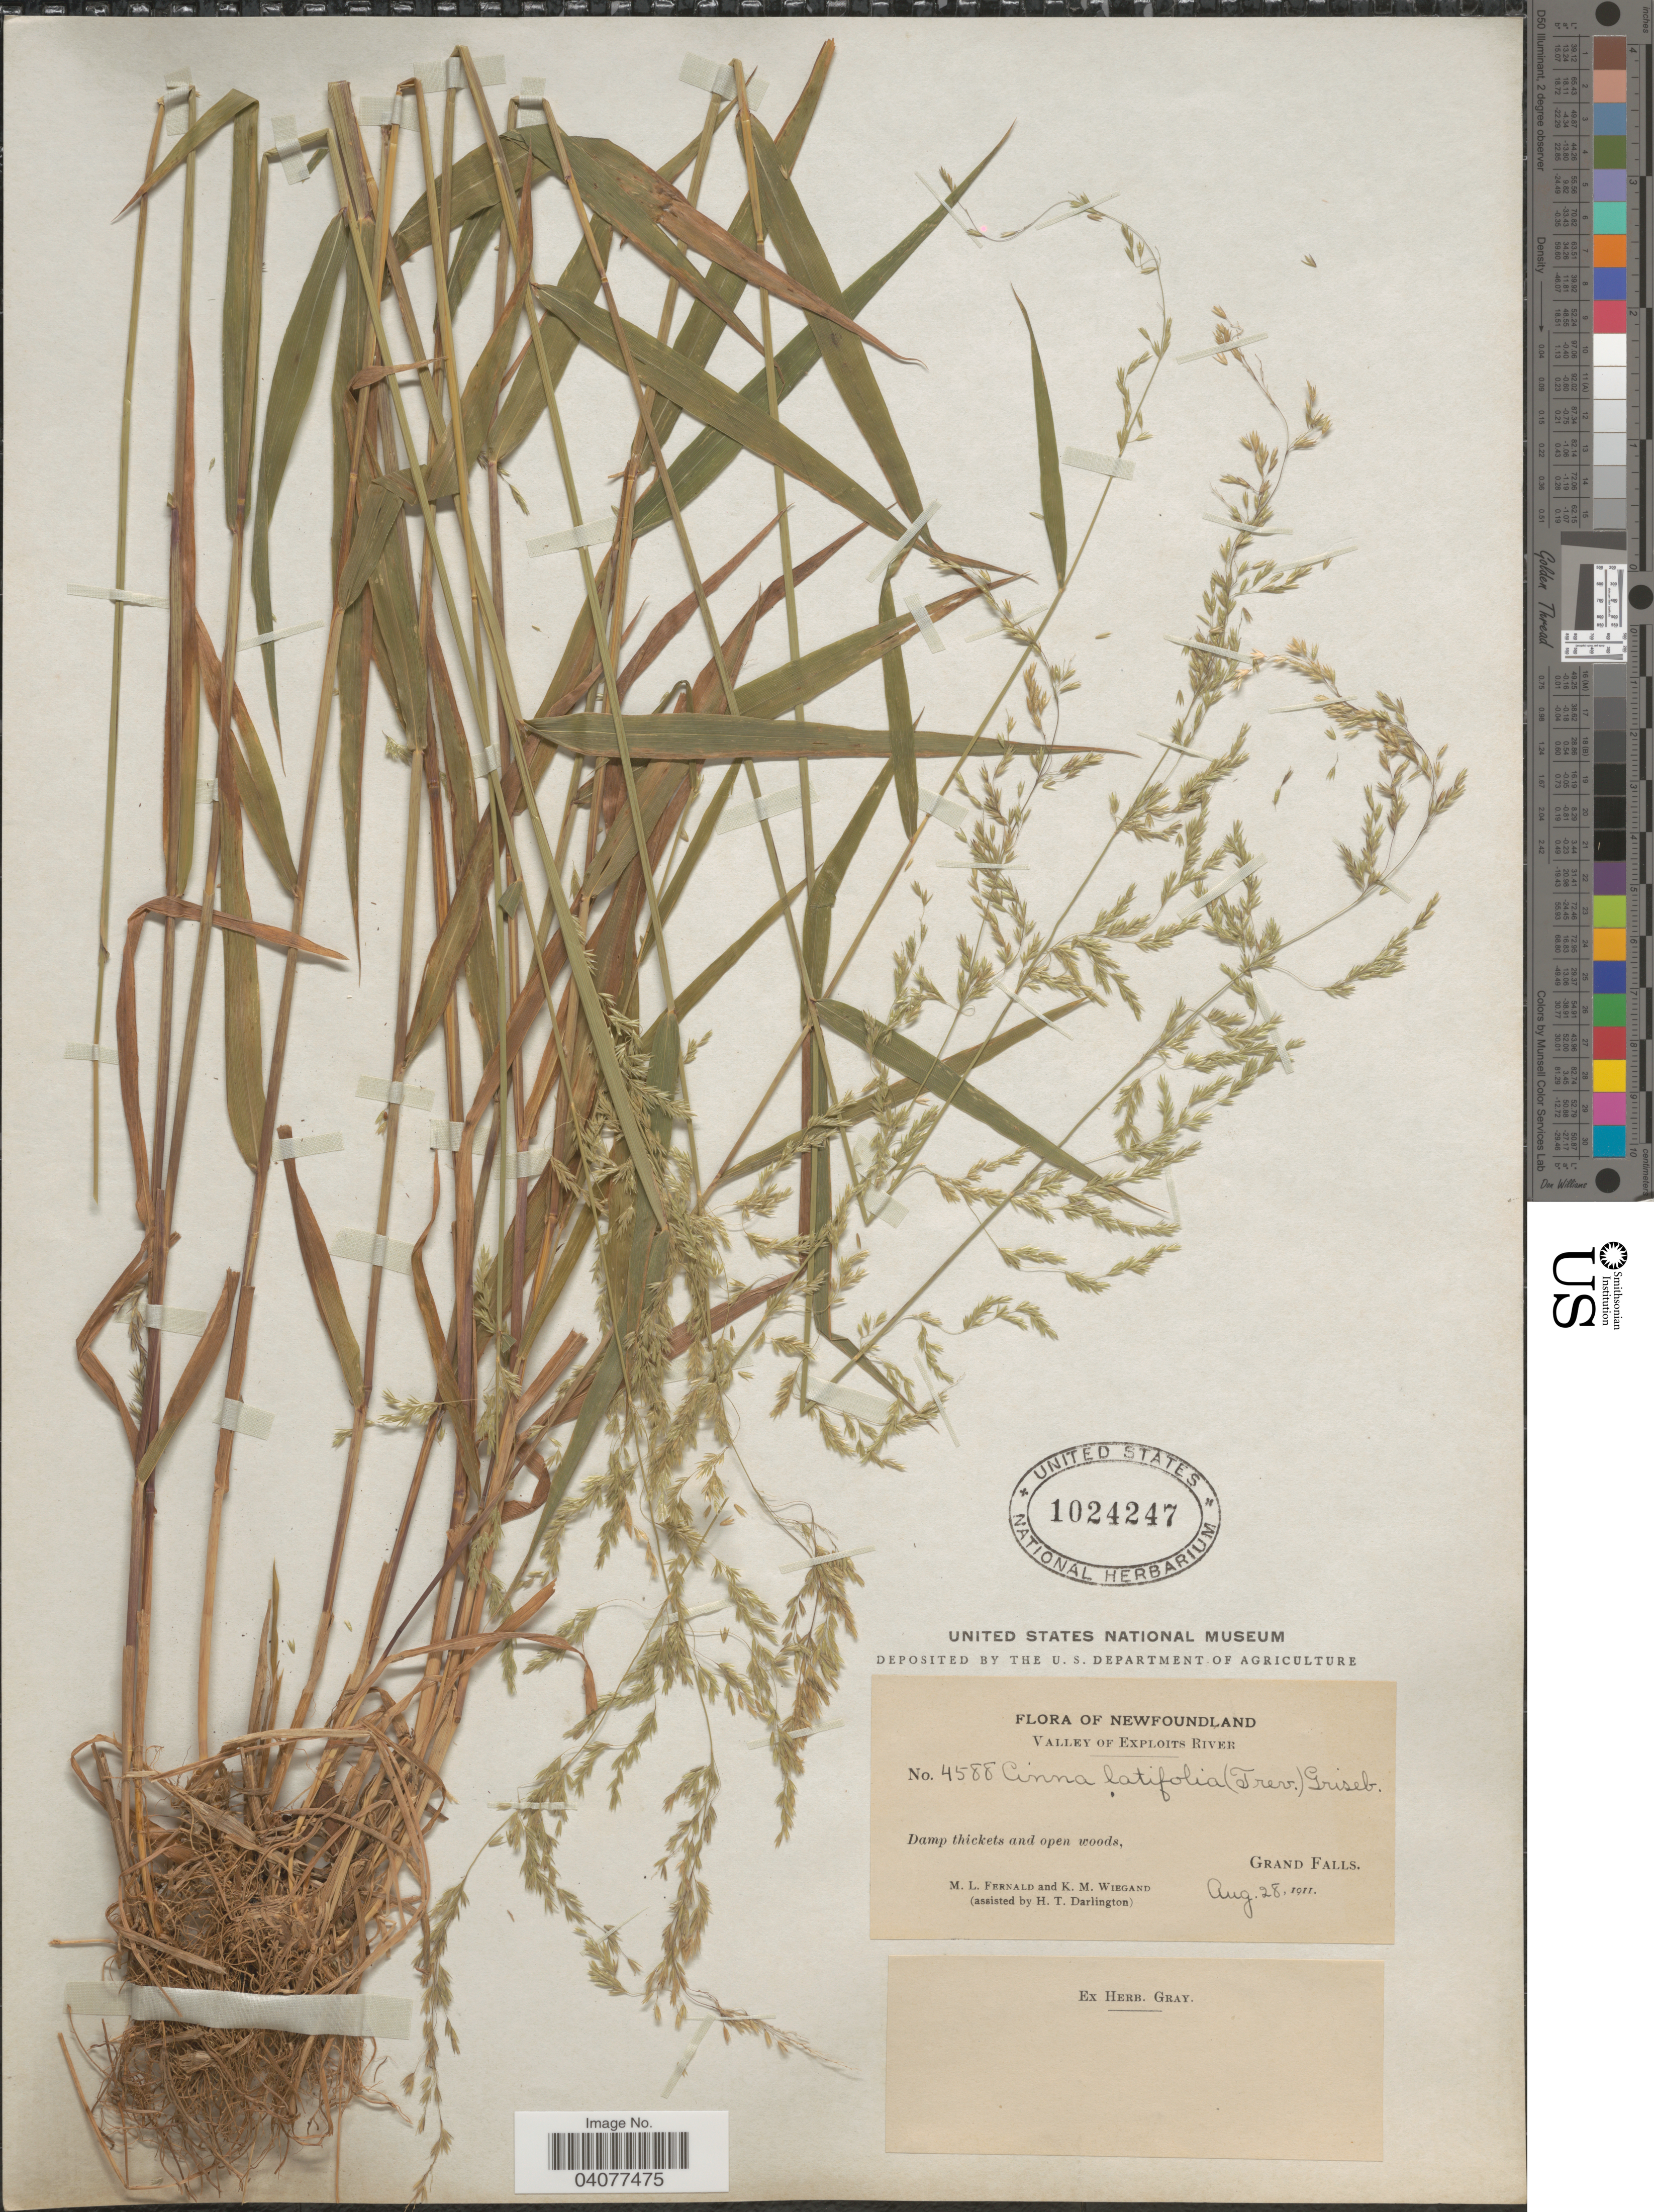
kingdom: Plantae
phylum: Tracheophyta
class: Liliopsida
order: Poales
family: Poaceae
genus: Cinna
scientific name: Cinna latifolia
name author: (Trevir. ex Goeppert) Griseb.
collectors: M. L. Fernald, K. M. Wiegand & H. Darlington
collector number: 4588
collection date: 1911-08-28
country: Canada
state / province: Newfoundland and Labrador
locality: Valley of Exploits River. Damp thickets and open woods, Grand Falls.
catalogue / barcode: US 1024247